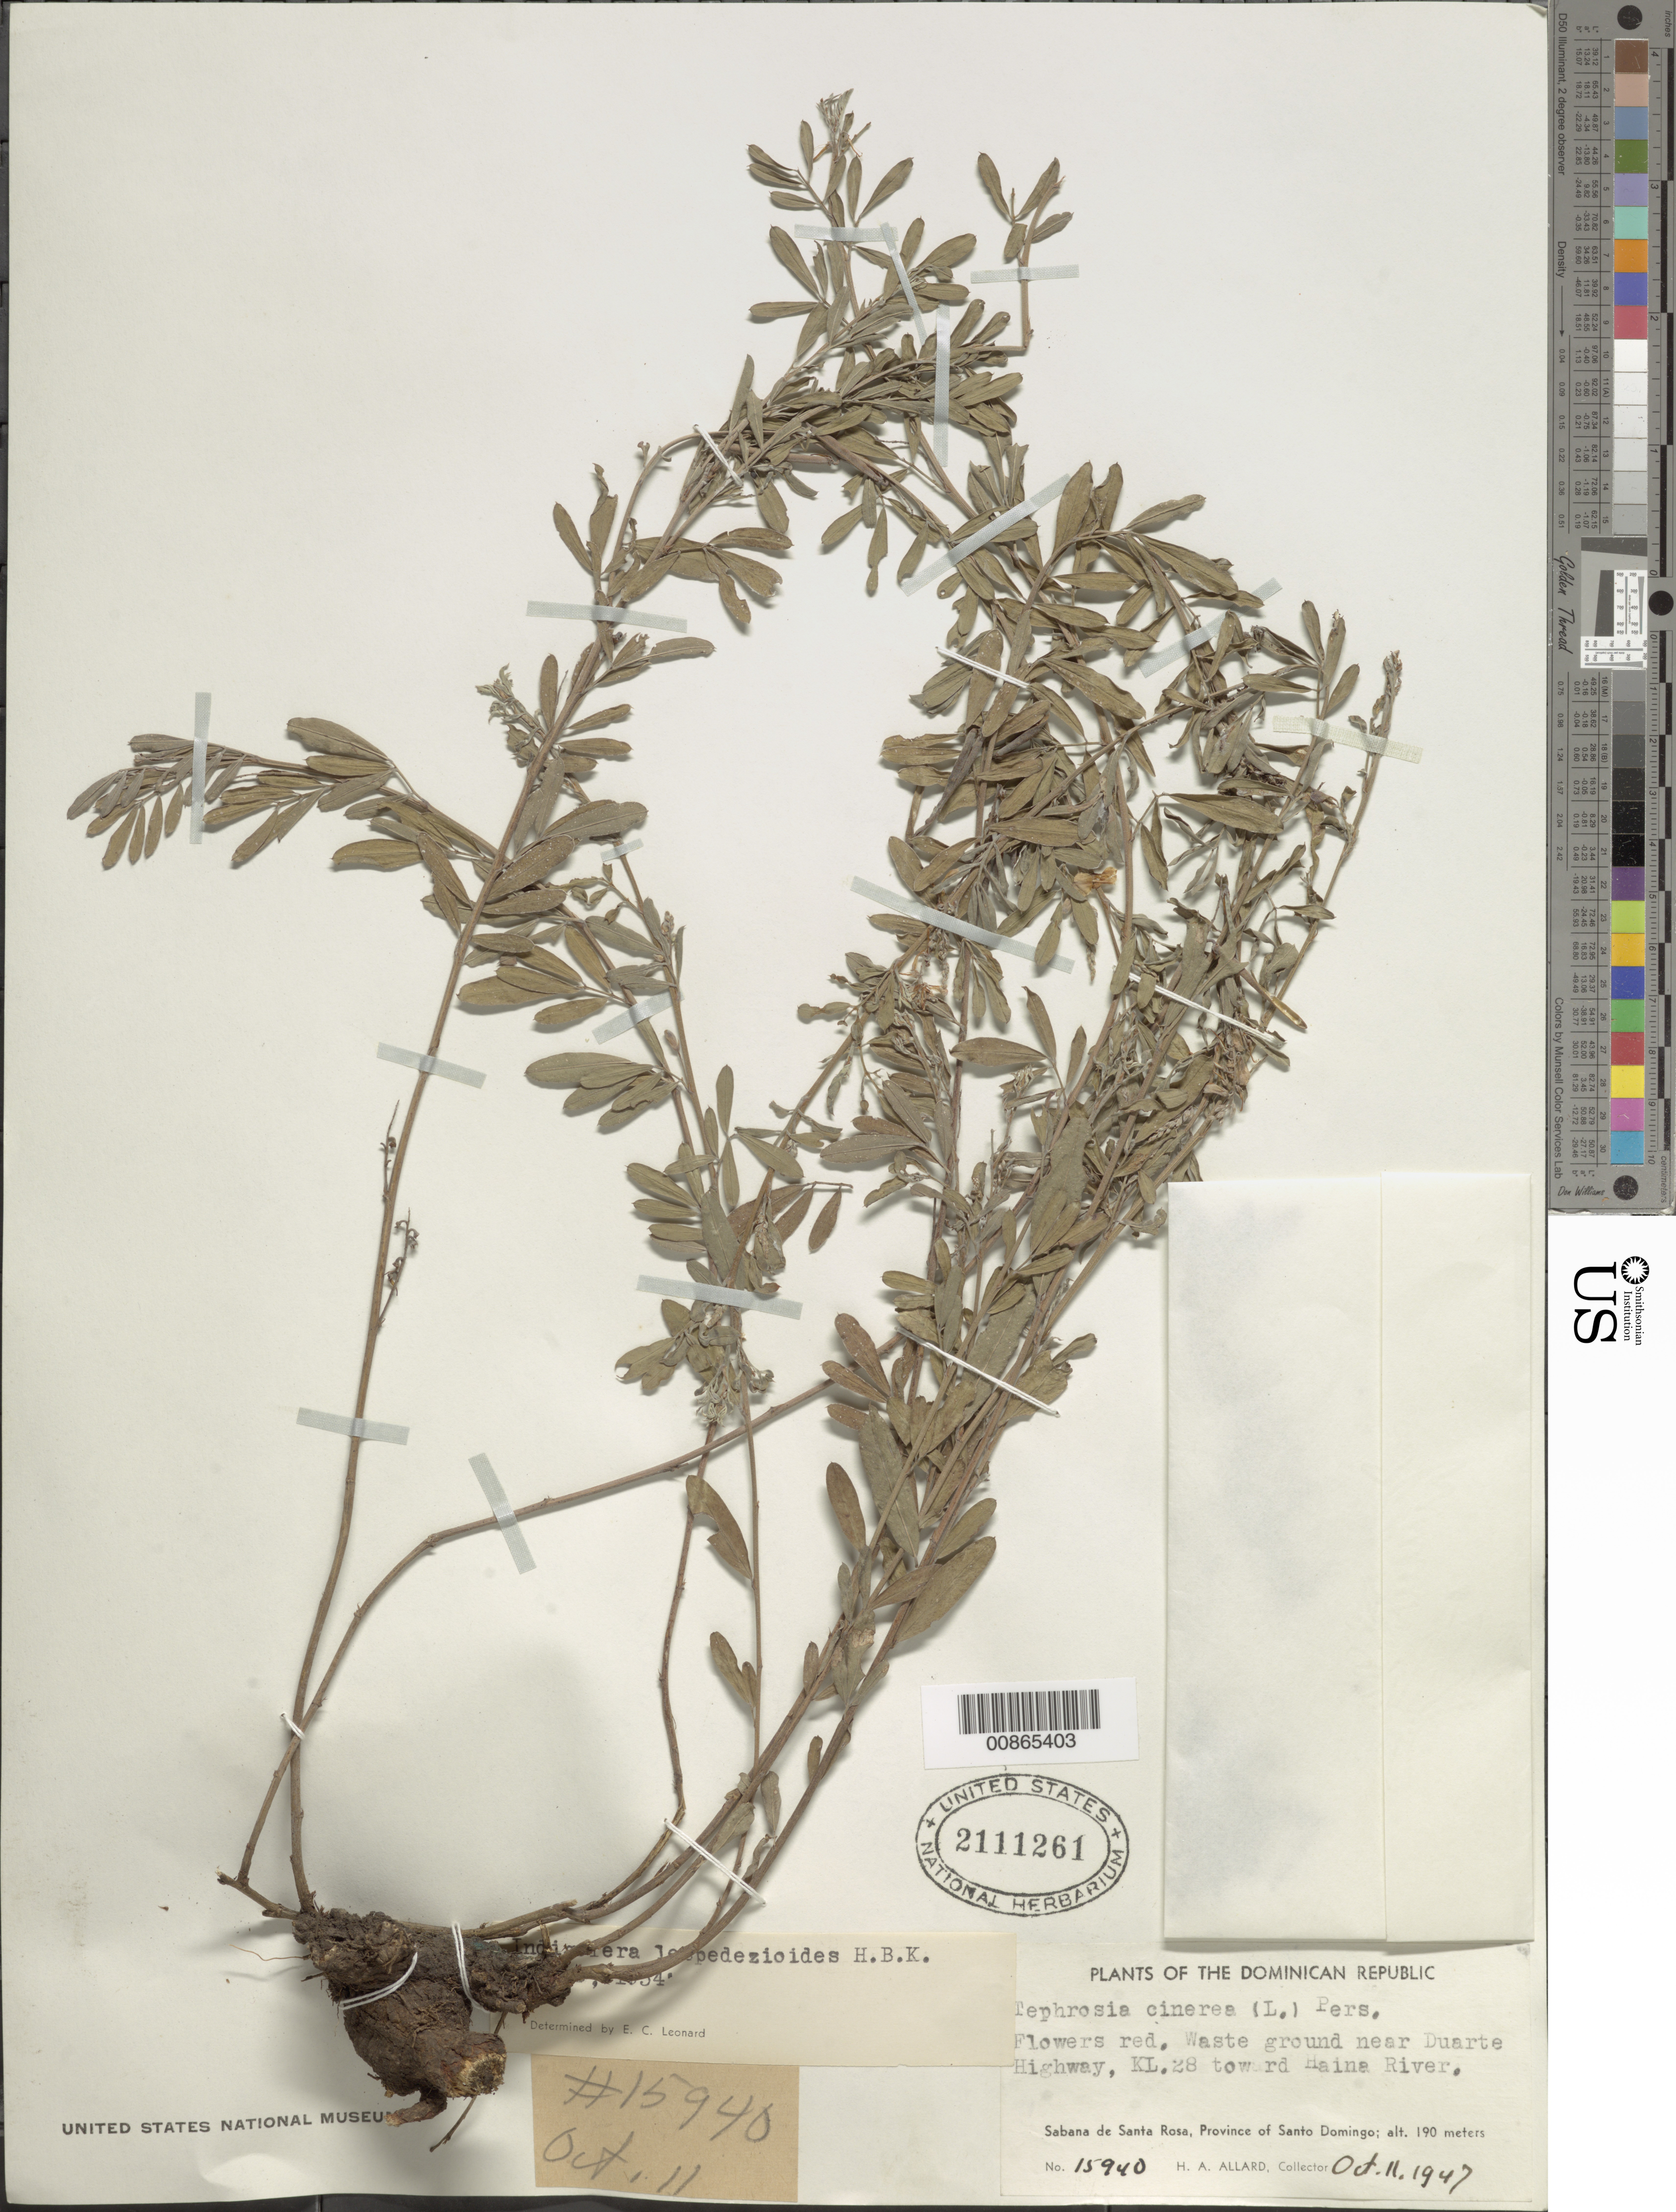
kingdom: Plantae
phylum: Tracheophyta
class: Magnoliopsida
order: Fabales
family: Fabaceae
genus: Indigofera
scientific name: Indigofera lespedezioides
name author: Kunth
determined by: Leonard, Emery C., (US)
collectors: H. A. Allard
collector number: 15940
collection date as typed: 11 Oct 1947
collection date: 1947-10-11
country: Dominican Republic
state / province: Distrito Nacional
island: Hispaniola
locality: Sabana de Santa Rosa, Province of Santo Domingo (obsolete). Near Duarte Highway, Km. 28 toward Haina River.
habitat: Waste ground.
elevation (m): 190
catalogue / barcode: US 2111261